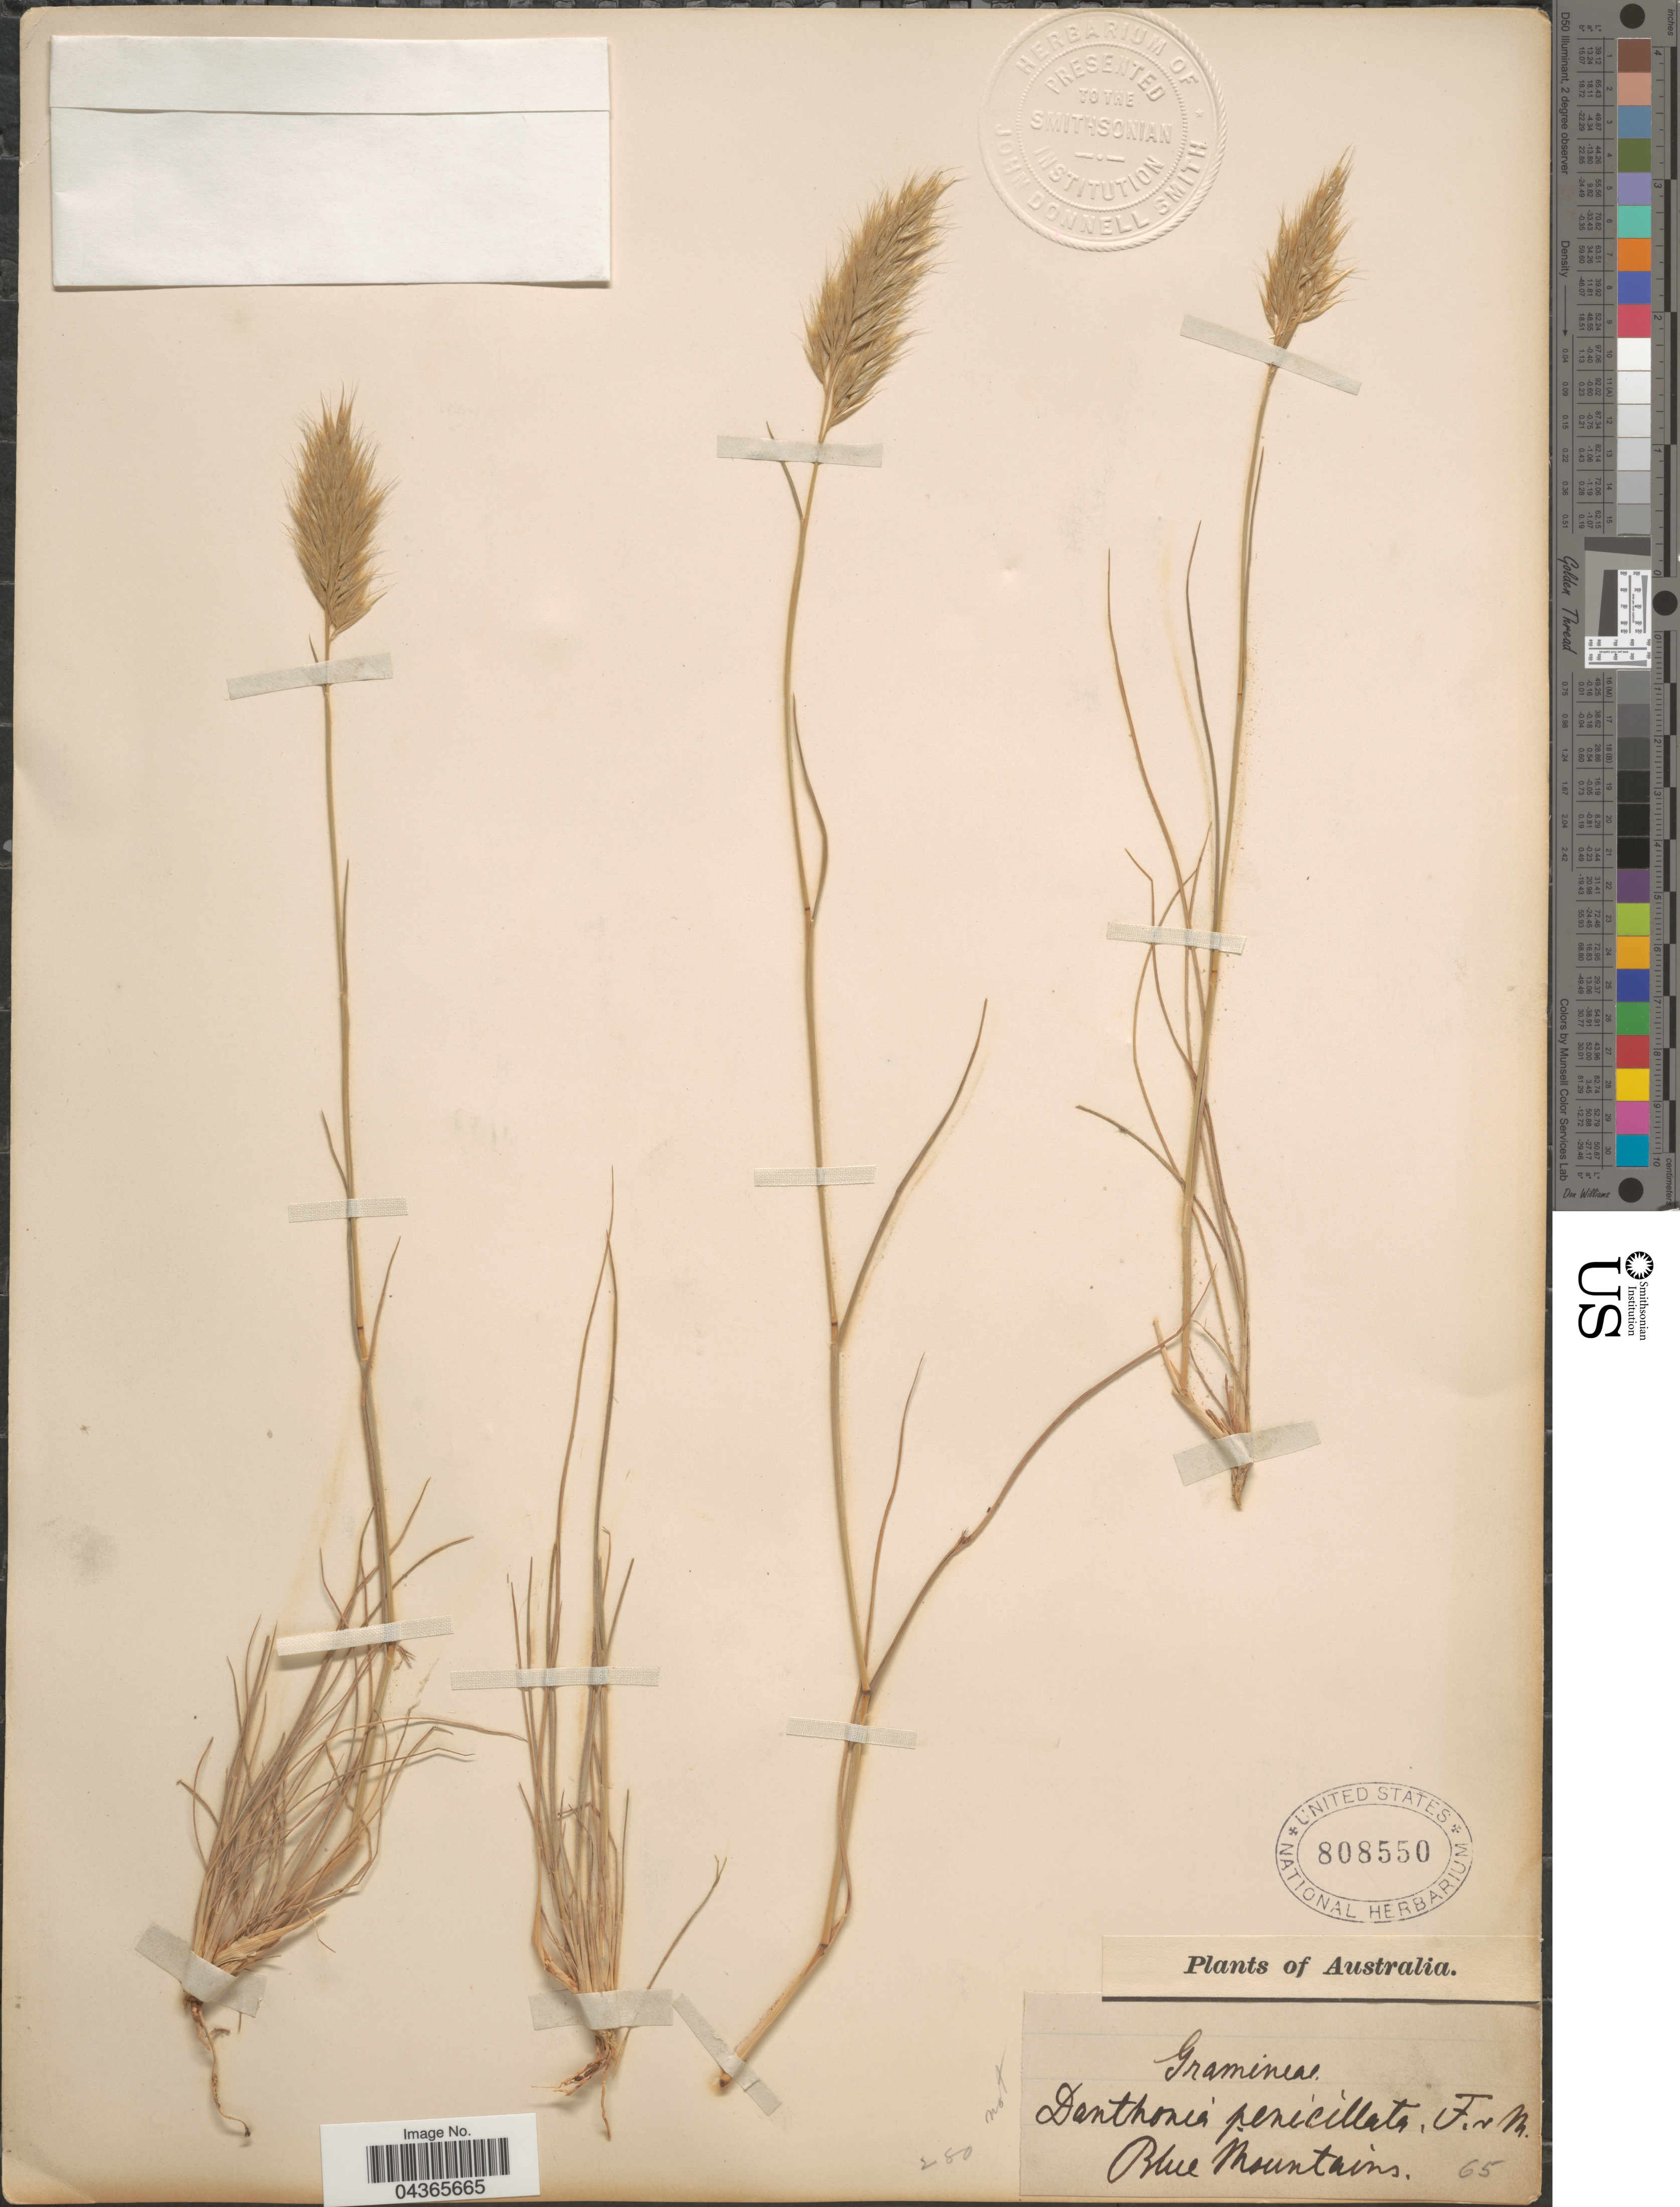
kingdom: Plantae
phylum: Tracheophyta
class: Liliopsida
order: Poales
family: Poaceae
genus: Rytidosperma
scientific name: Rytidosperma sp.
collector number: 65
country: Australia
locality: Blue Mountains.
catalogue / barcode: US 808550